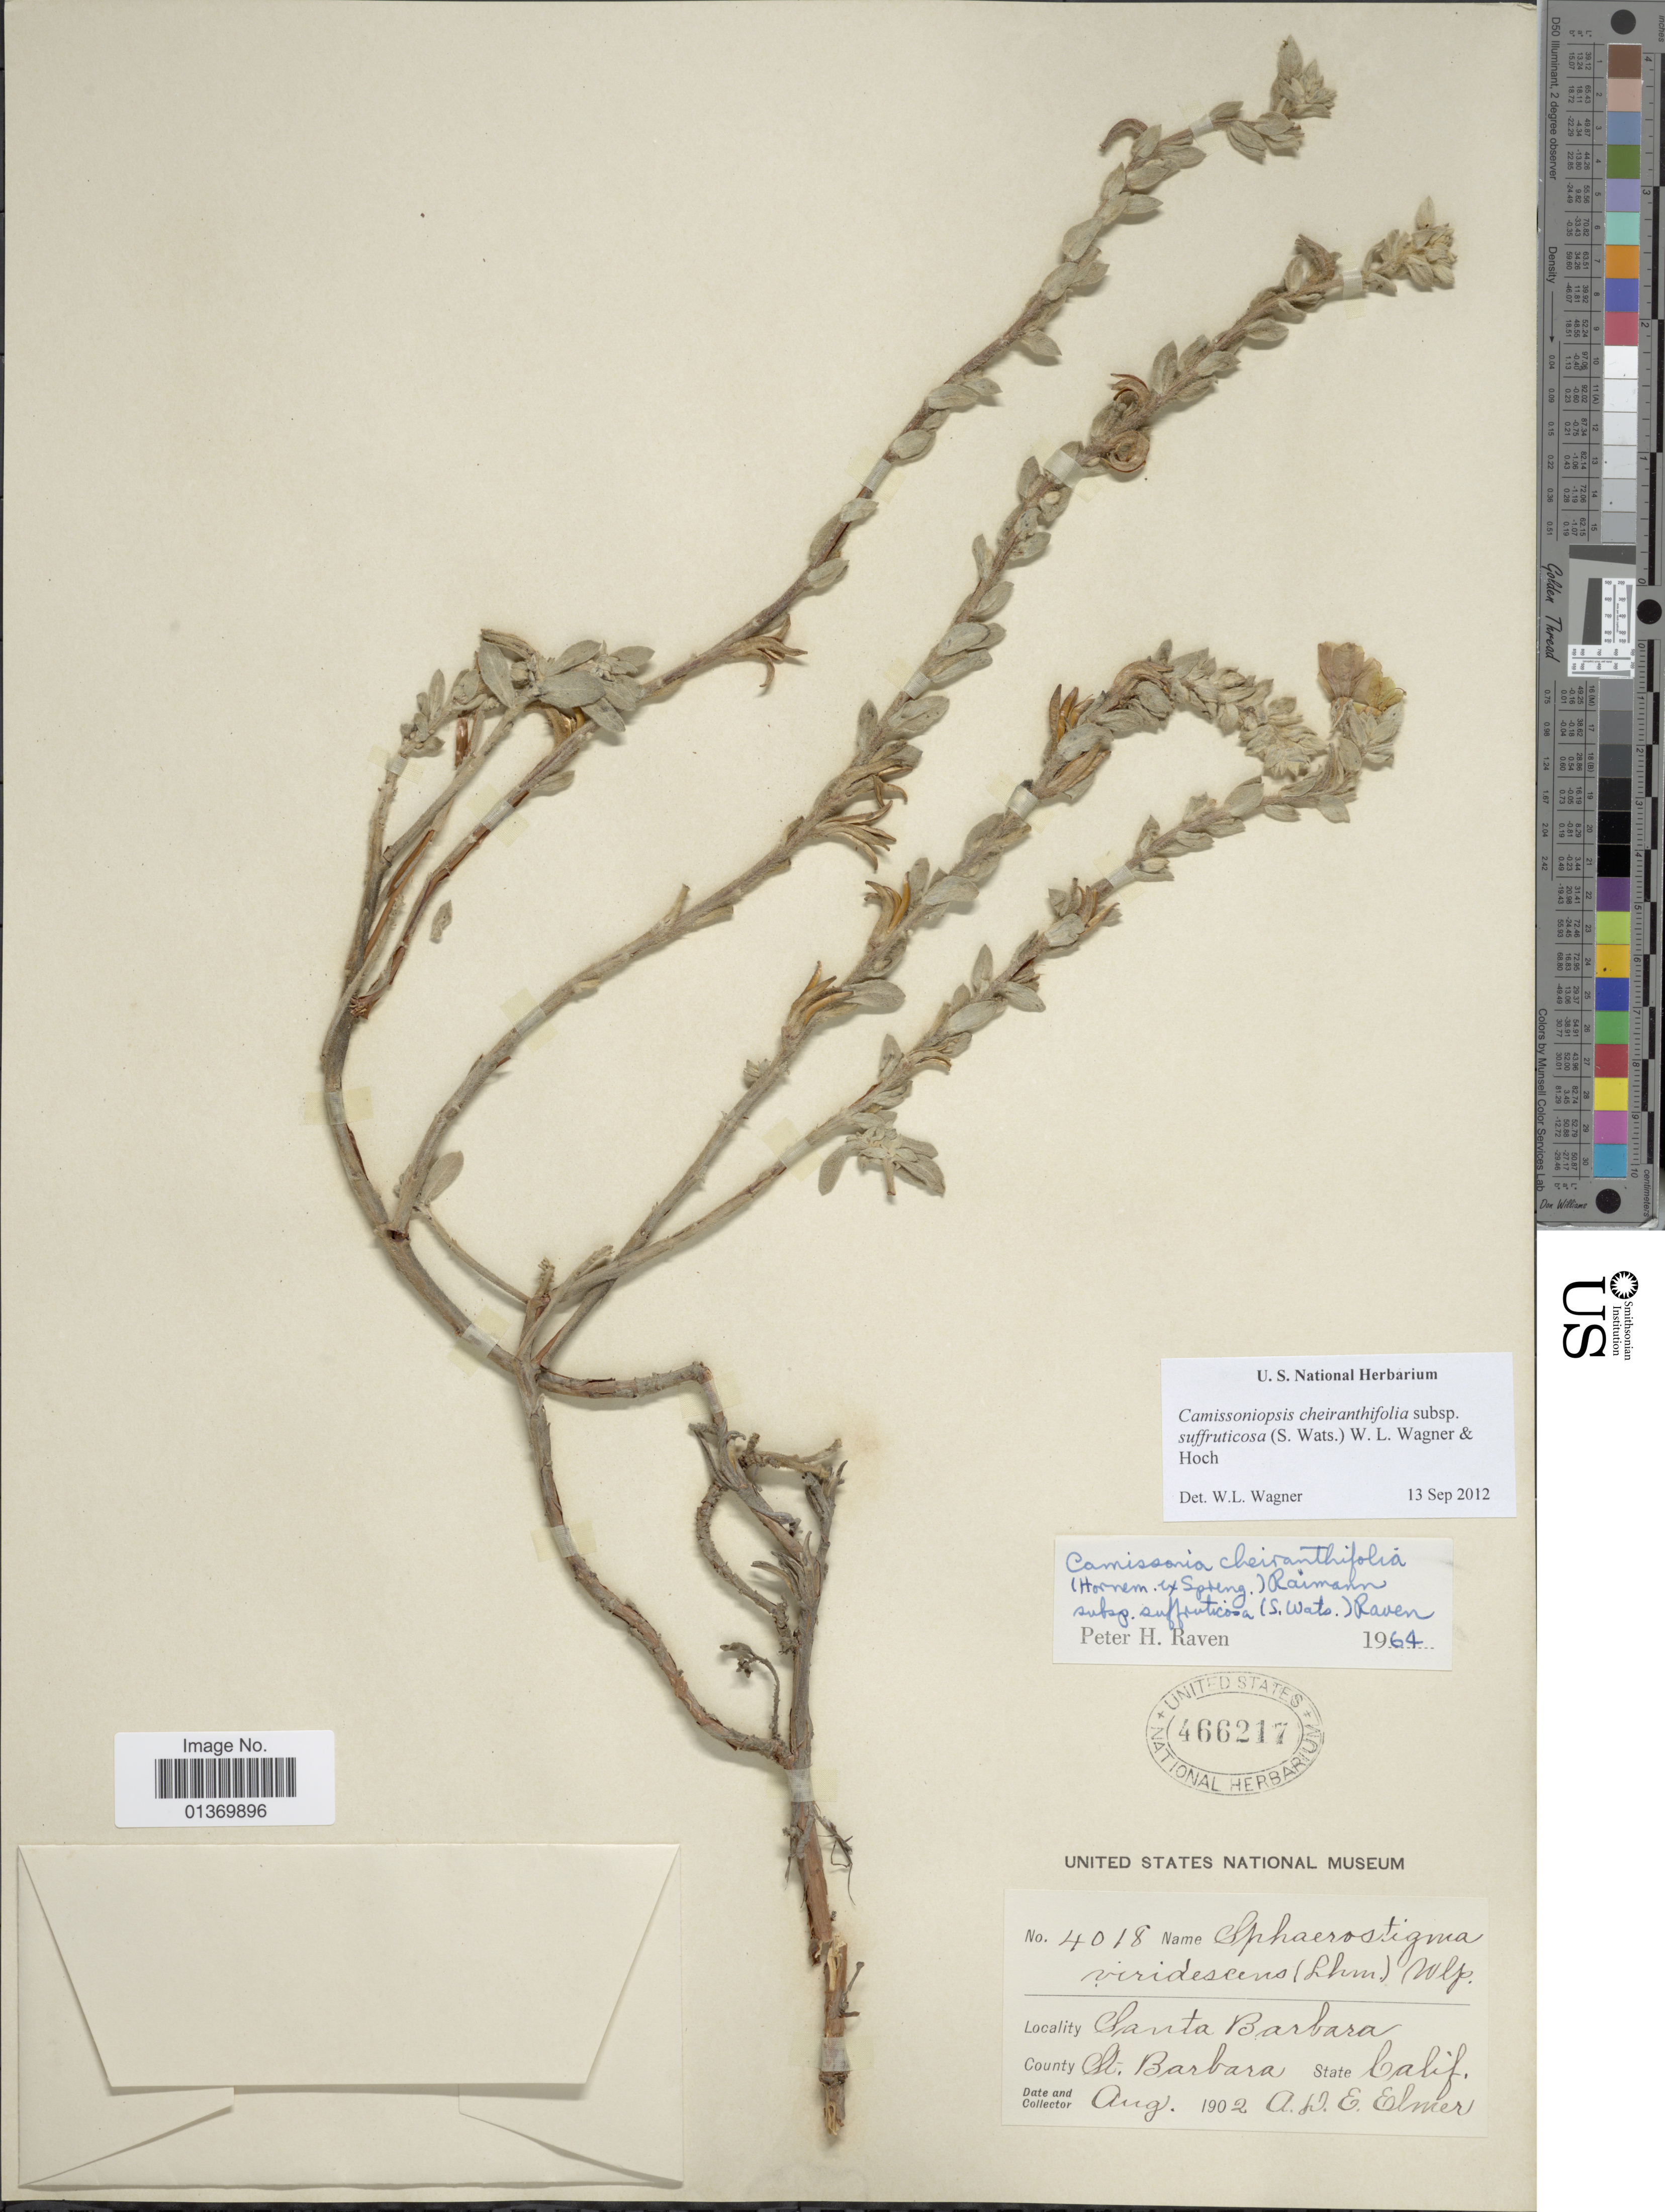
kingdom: Plantae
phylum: Tracheophyta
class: Magnoliopsida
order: Myrtales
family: Onagraceae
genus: Camissoniopsis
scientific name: Camissoniopsis cheiranthifolia subsp. suffruticosa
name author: (S. Watson) W.L. Wagner & Hoch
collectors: A. D. E. Elmer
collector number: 4018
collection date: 1902-08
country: United States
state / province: California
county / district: Santa Barbara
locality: Santa Barbara, County St. Barbara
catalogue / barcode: US 466217